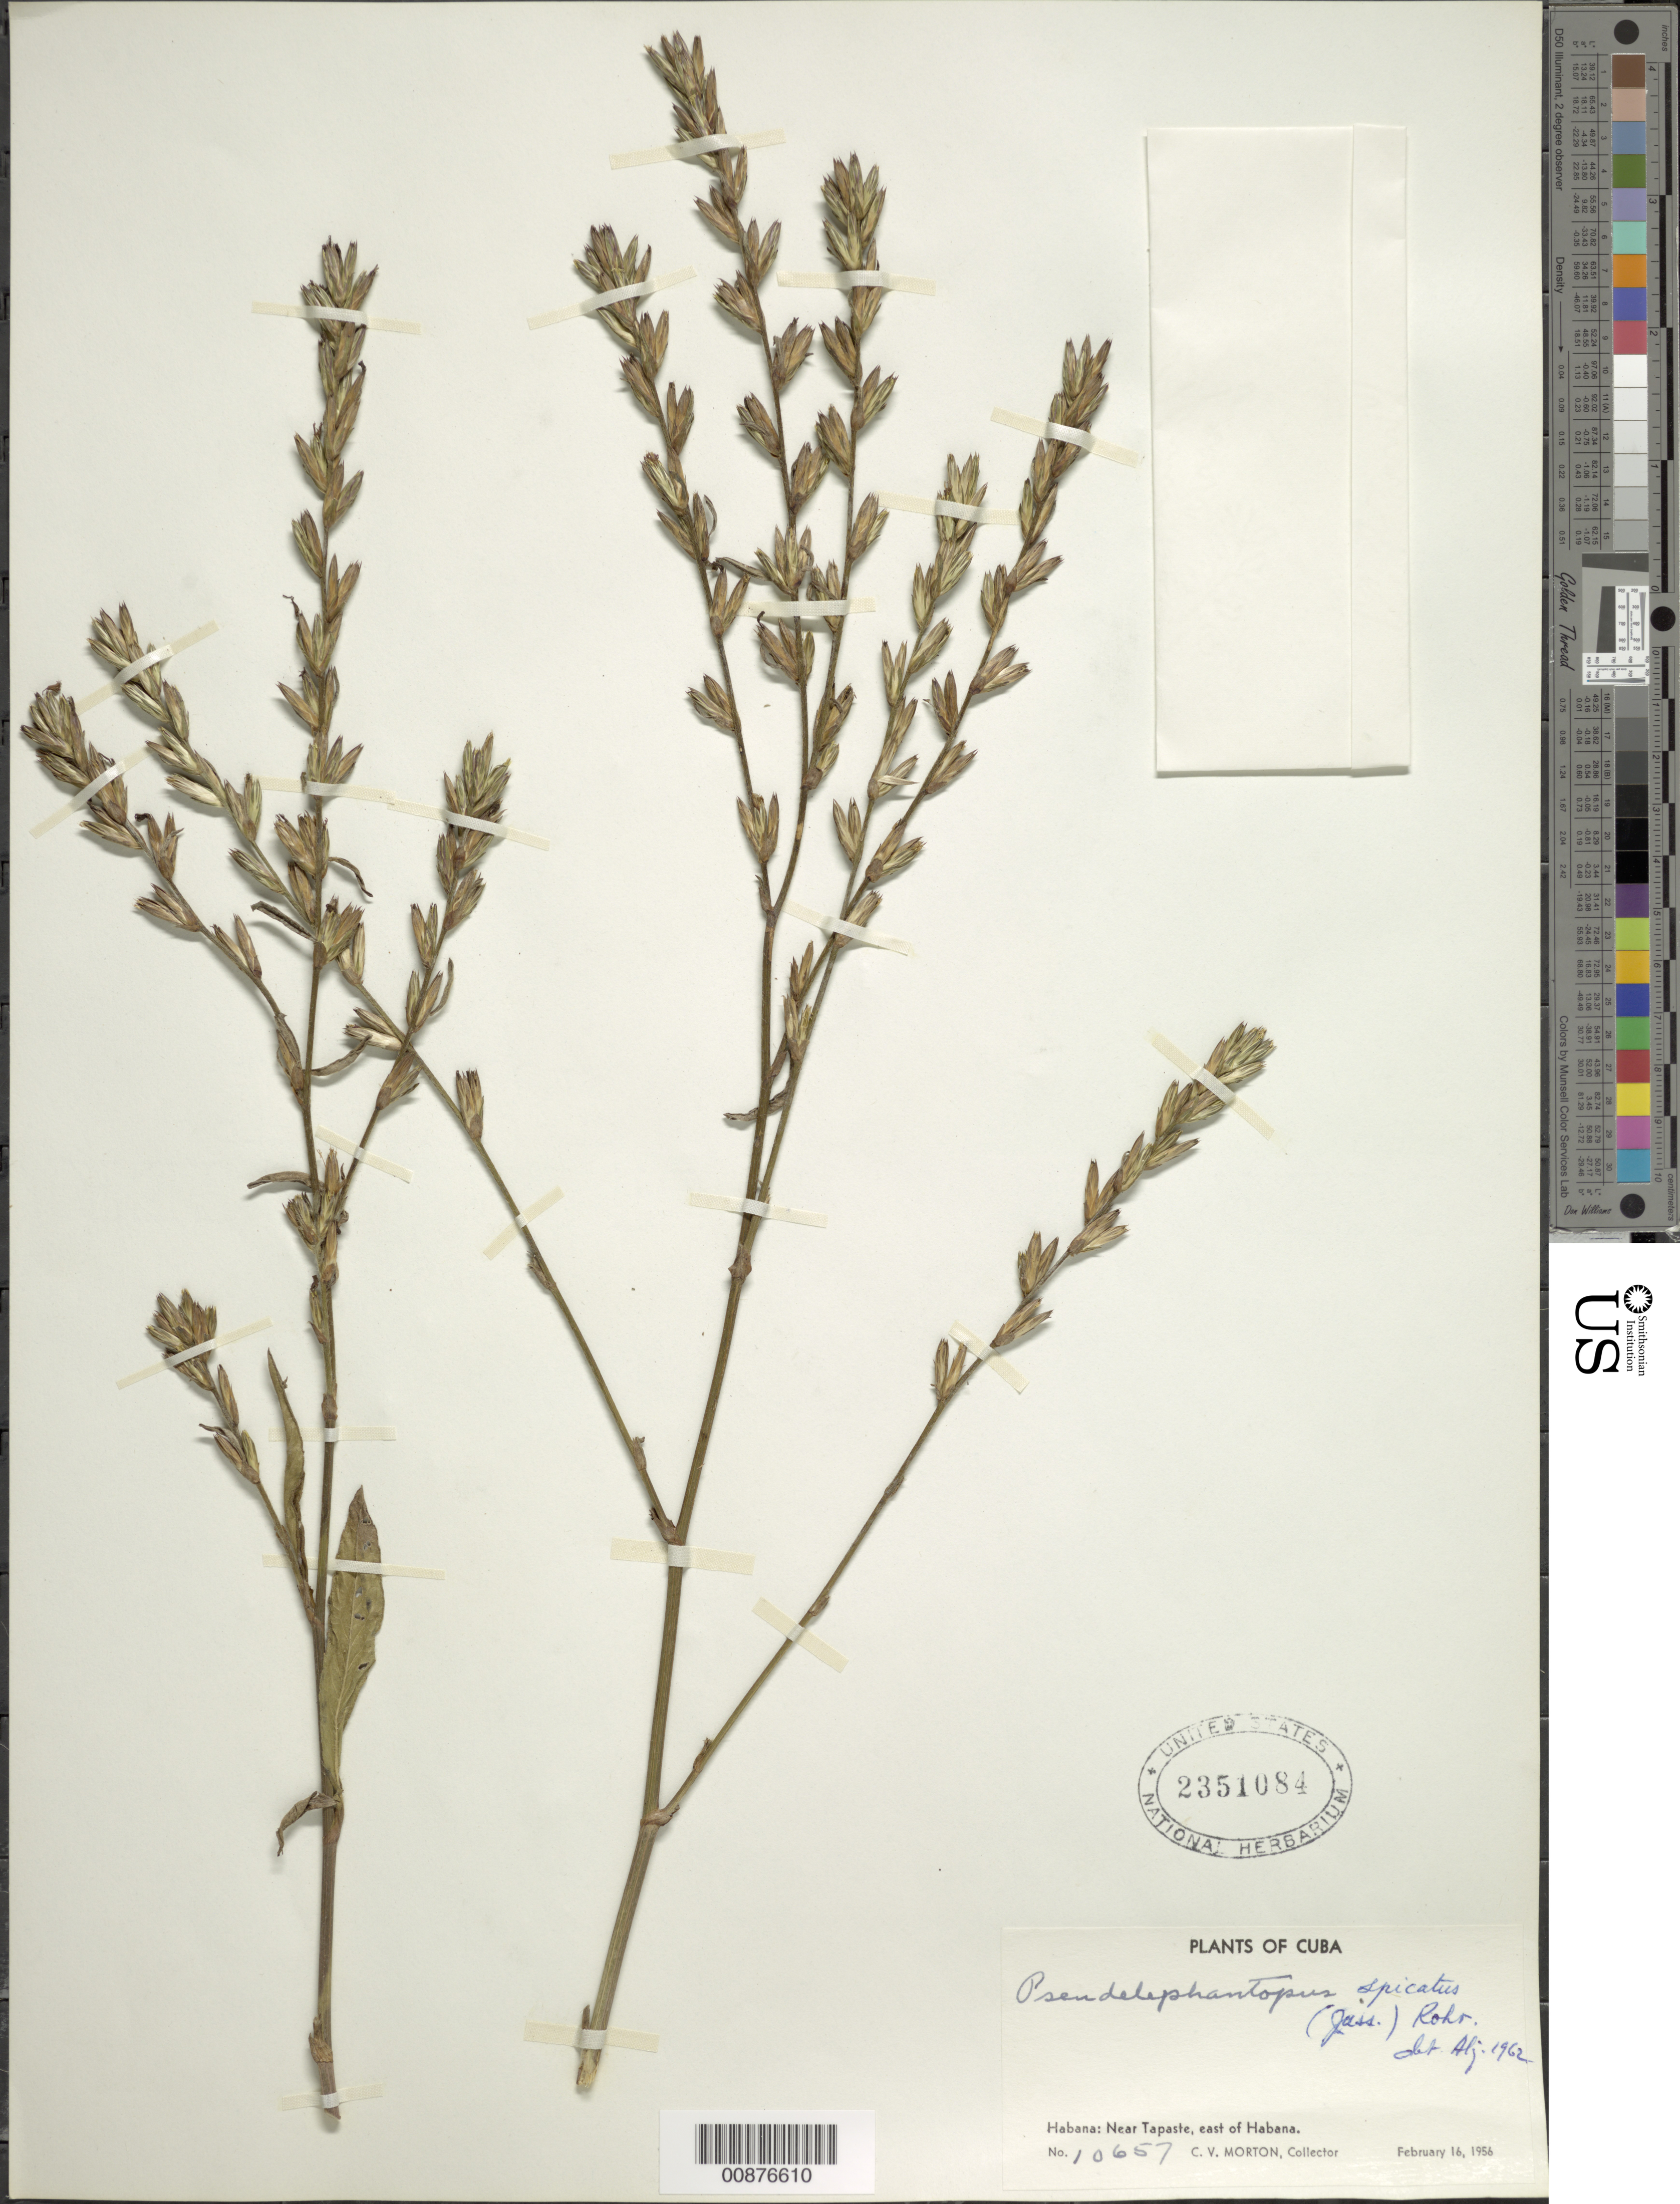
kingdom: Plantae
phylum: Tracheophyta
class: Magnoliopsida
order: Asterales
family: Asteraceae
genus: Pseudelephantopus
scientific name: Pseudelephantopus spicatus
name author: (Juss. ex Aubl.) C.F. Baker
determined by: Liogier, Alain H.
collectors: C. V. Morton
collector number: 10657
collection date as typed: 16 Feb 1956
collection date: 1956-02-16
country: Cuba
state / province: La Habana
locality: Near Tapaste, east of Habana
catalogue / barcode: US 2351084